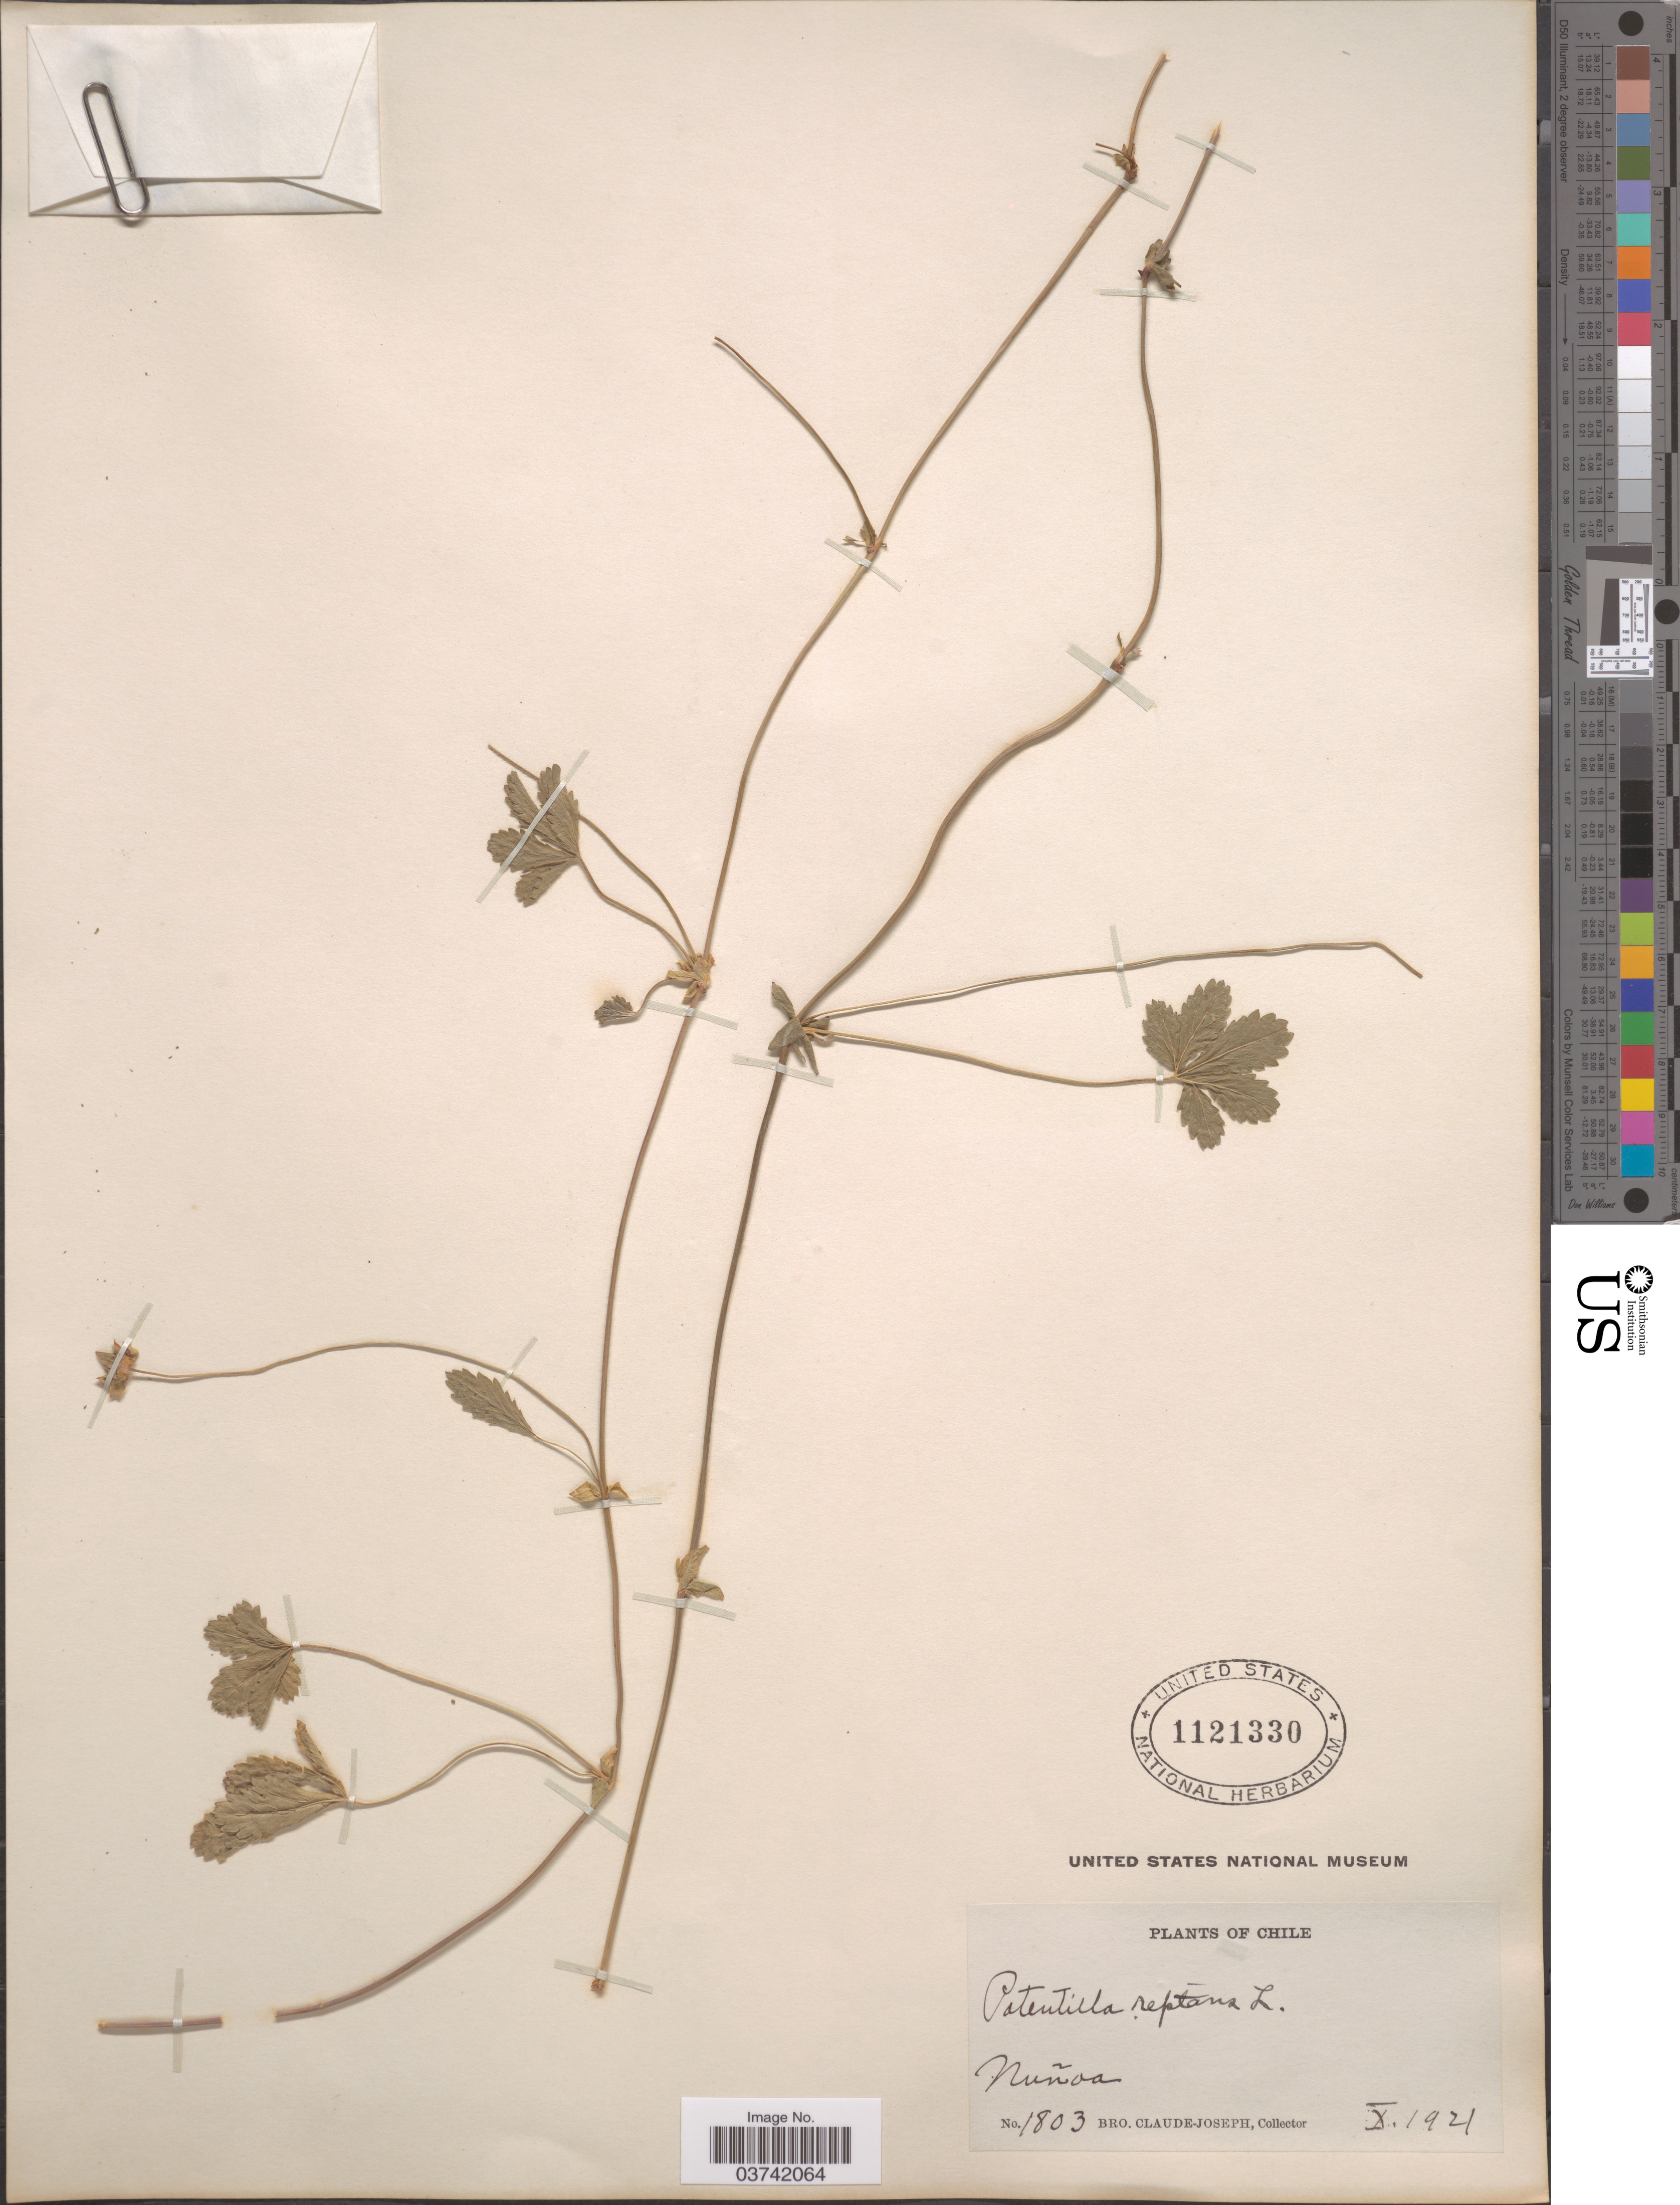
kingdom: Plantae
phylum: Tracheophyta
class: Magnoliopsida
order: Rosales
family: Rosaceae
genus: Potentilla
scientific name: Potentilla reptans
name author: L.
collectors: Bro. Claude-Joseph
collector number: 1803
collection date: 1921-10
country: Chile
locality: Nuñoa.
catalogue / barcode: US 1121330